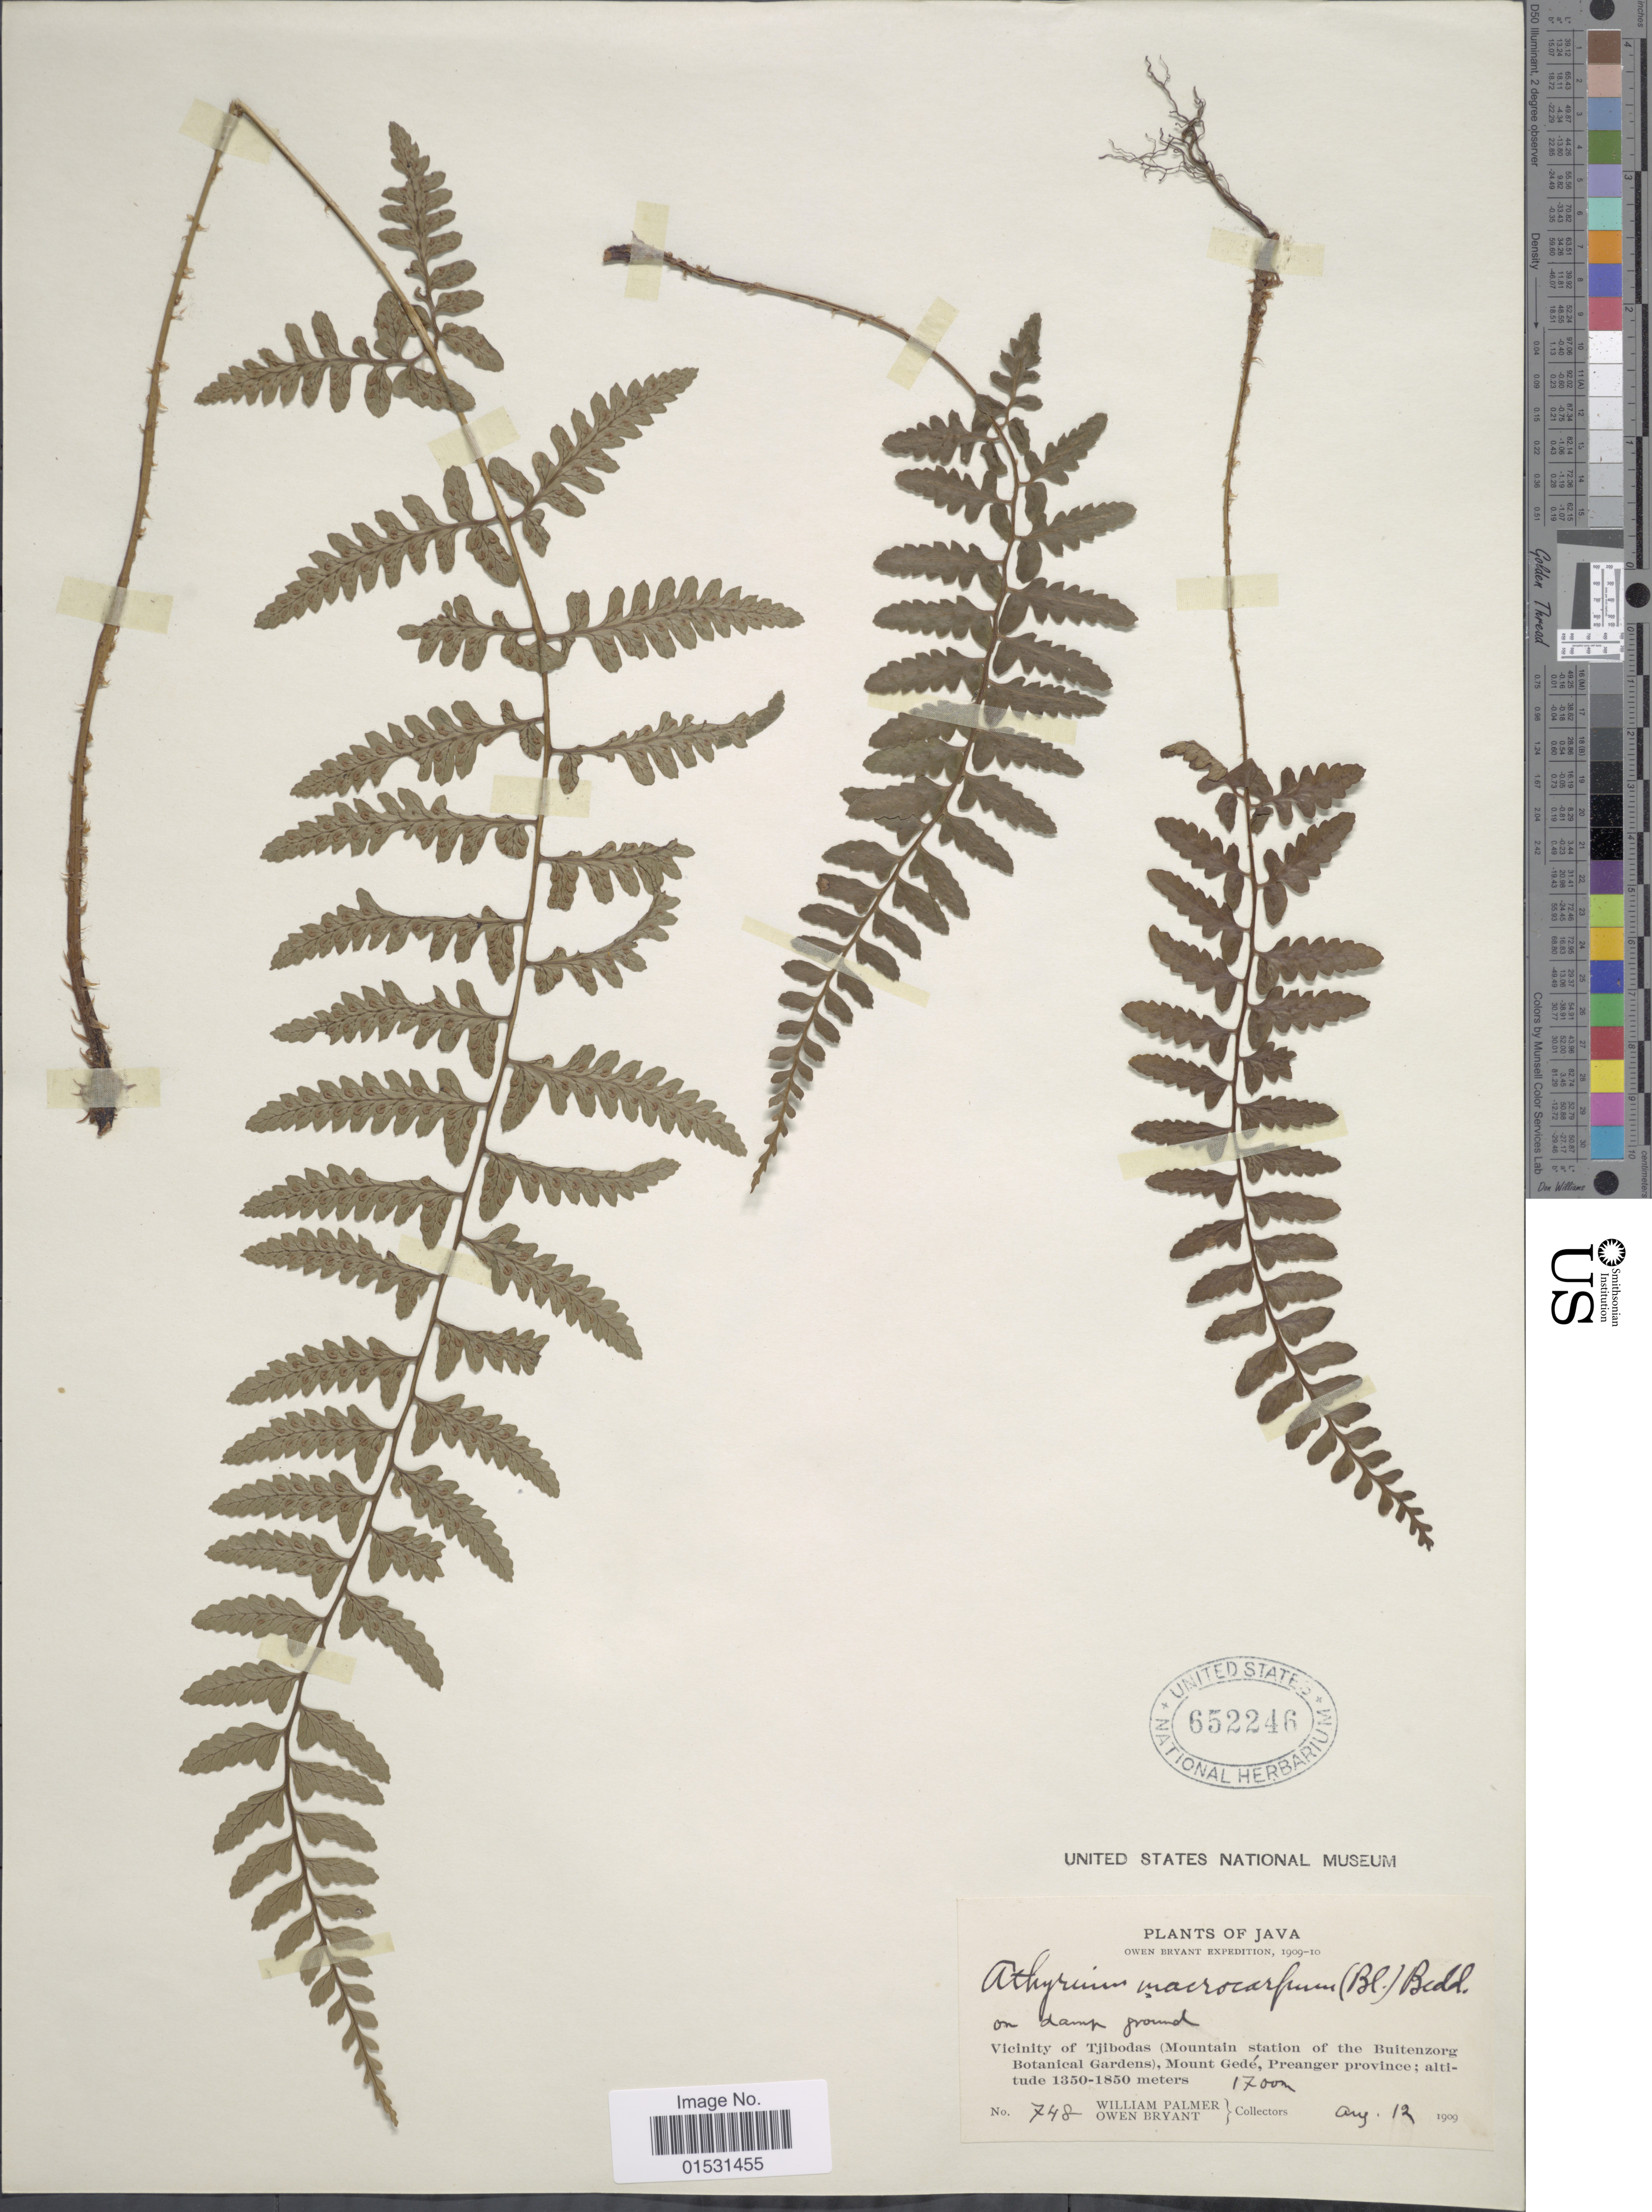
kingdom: Plantae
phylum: Tracheophyta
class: Polypodiopsida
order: Polypodiales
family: Athyriaceae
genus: Athyrium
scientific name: Athyrium macrocarpon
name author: Bedd.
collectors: W. Palmer & O. Bryant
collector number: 748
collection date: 1909-08-12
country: Indonesia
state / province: Java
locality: Vicinity of Tjibodas (Mountain station of the Buitenzorg Botanical Gardens), Mount Gede, Preanger province.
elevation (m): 1700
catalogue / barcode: US 652246